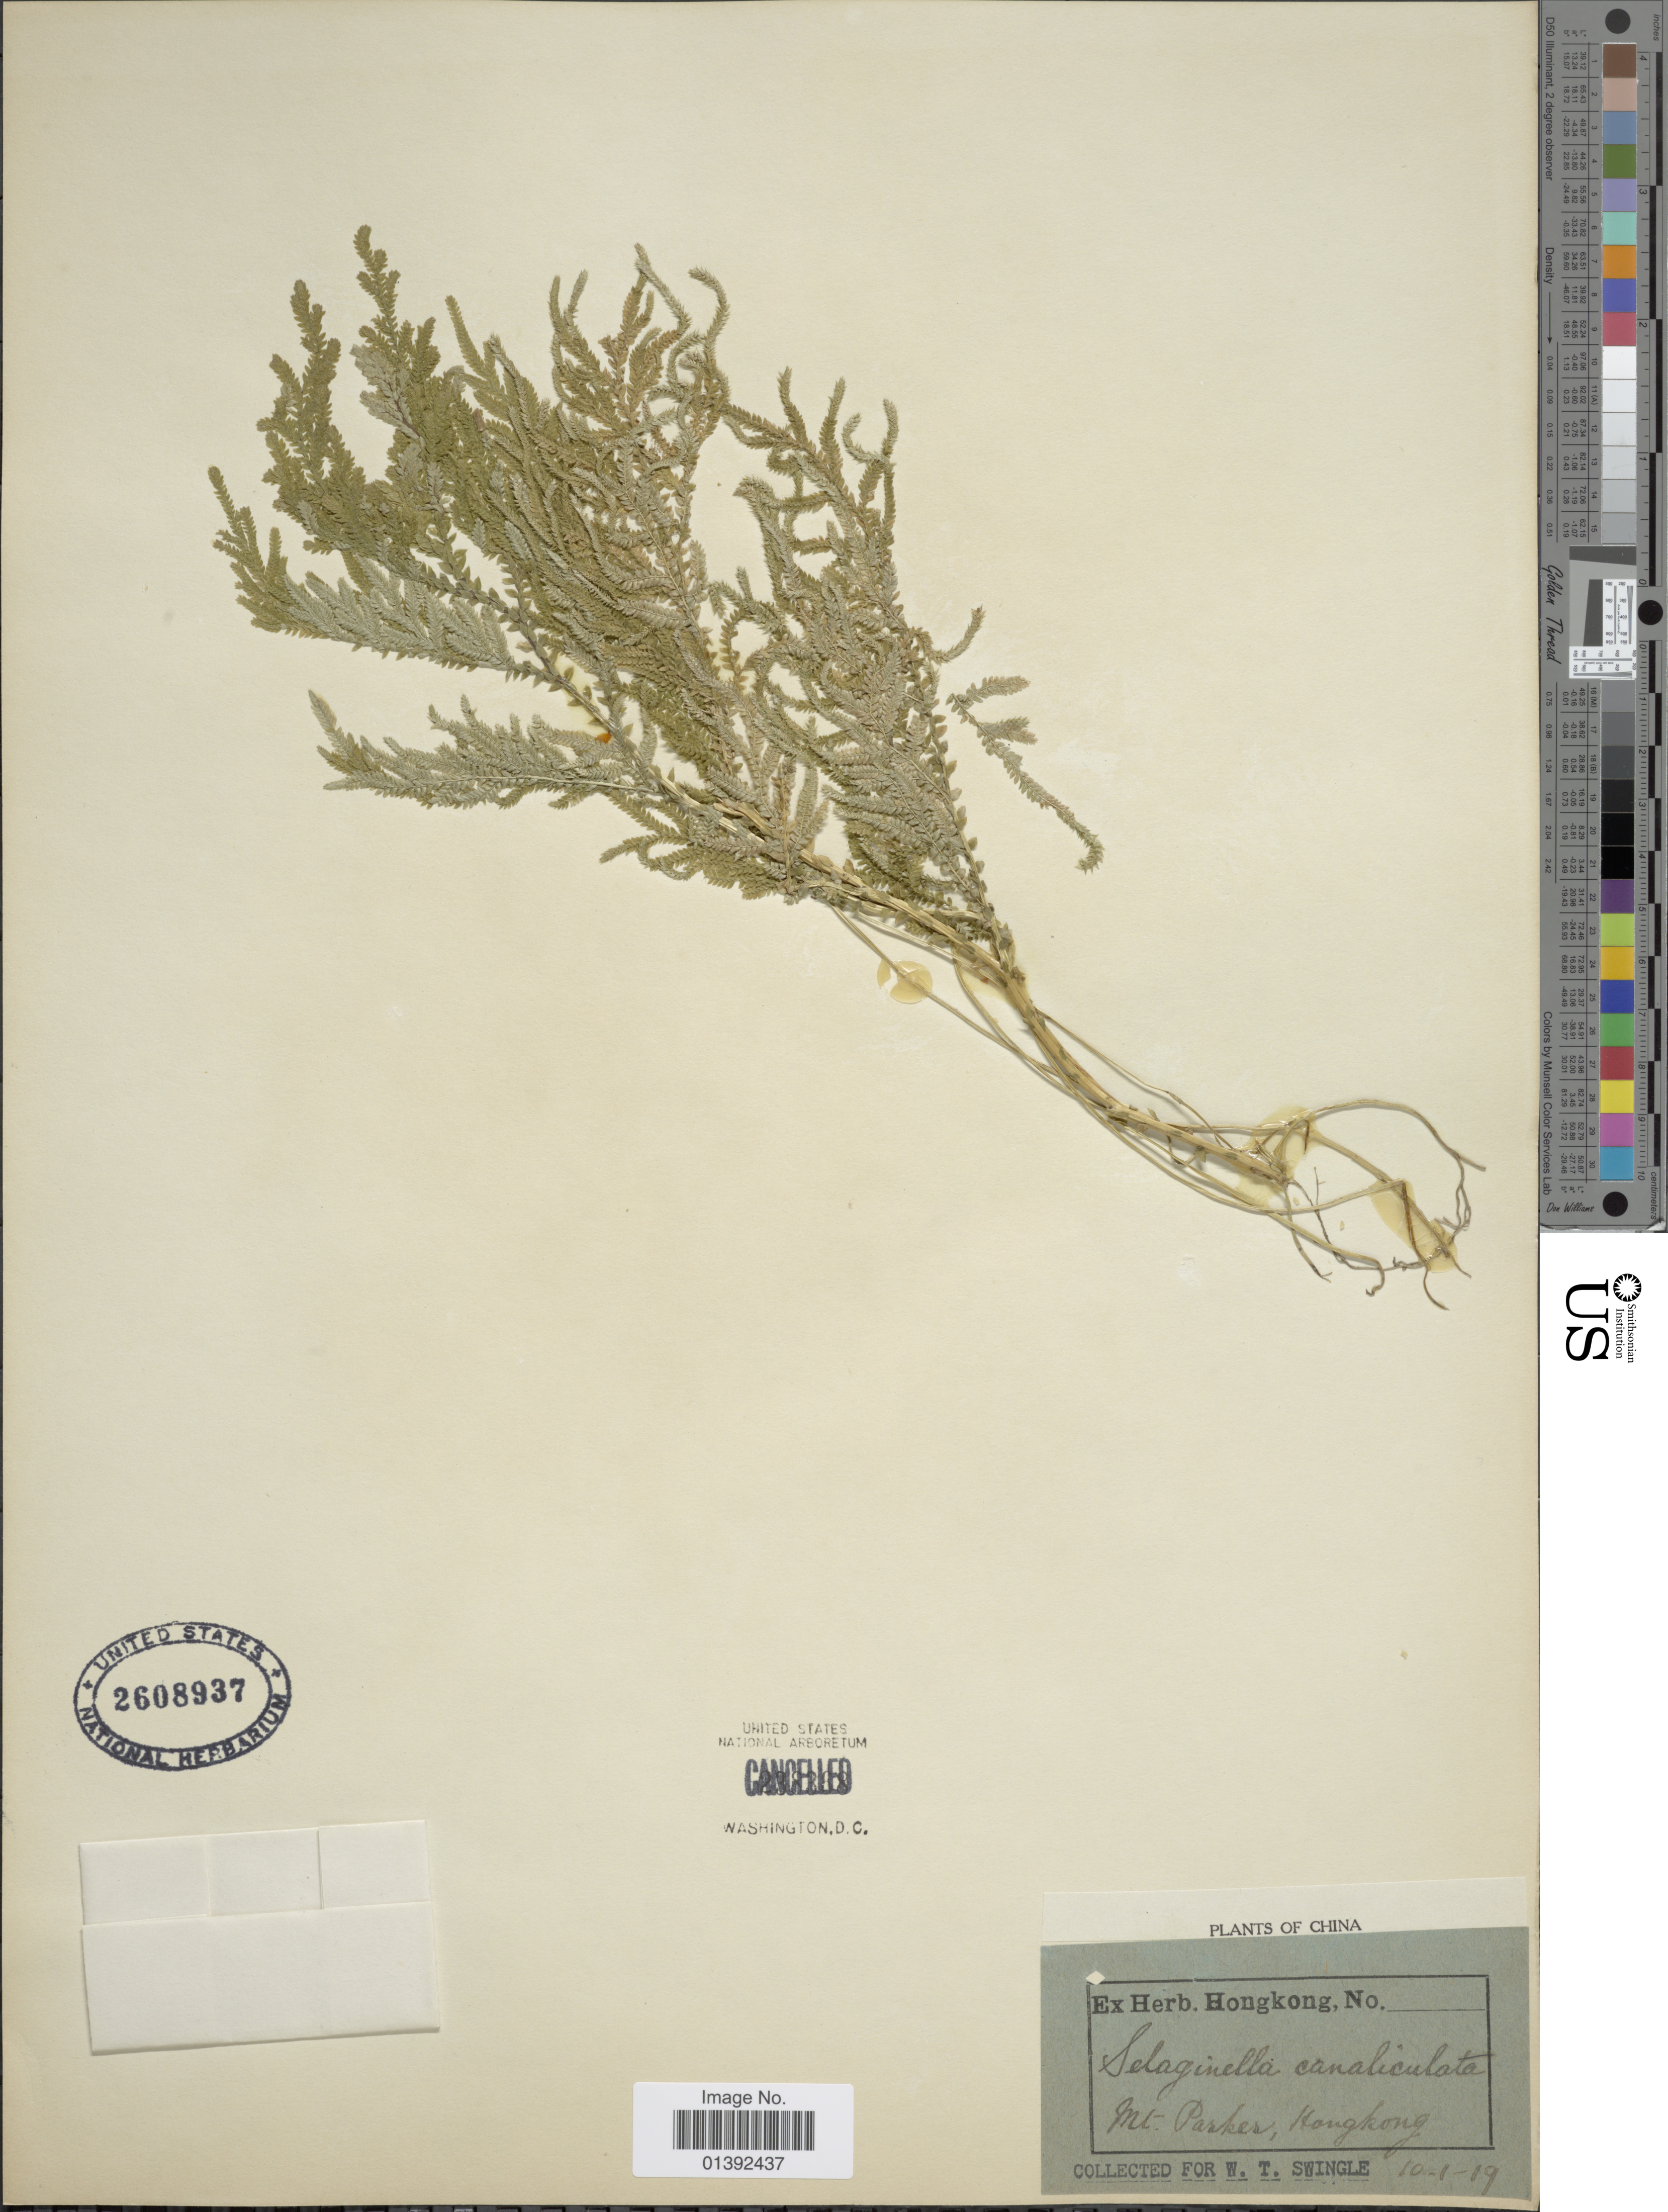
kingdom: Plantae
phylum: Tracheophyta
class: Lycopodiopsida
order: Selaginellales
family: Selaginellaceae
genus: Selaginella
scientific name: Selaginella sp.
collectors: W. T. Swingle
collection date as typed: Transcribed d/m/y: 10/1/19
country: China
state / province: Hong Kong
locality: Mt. Parker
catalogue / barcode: US 2608937